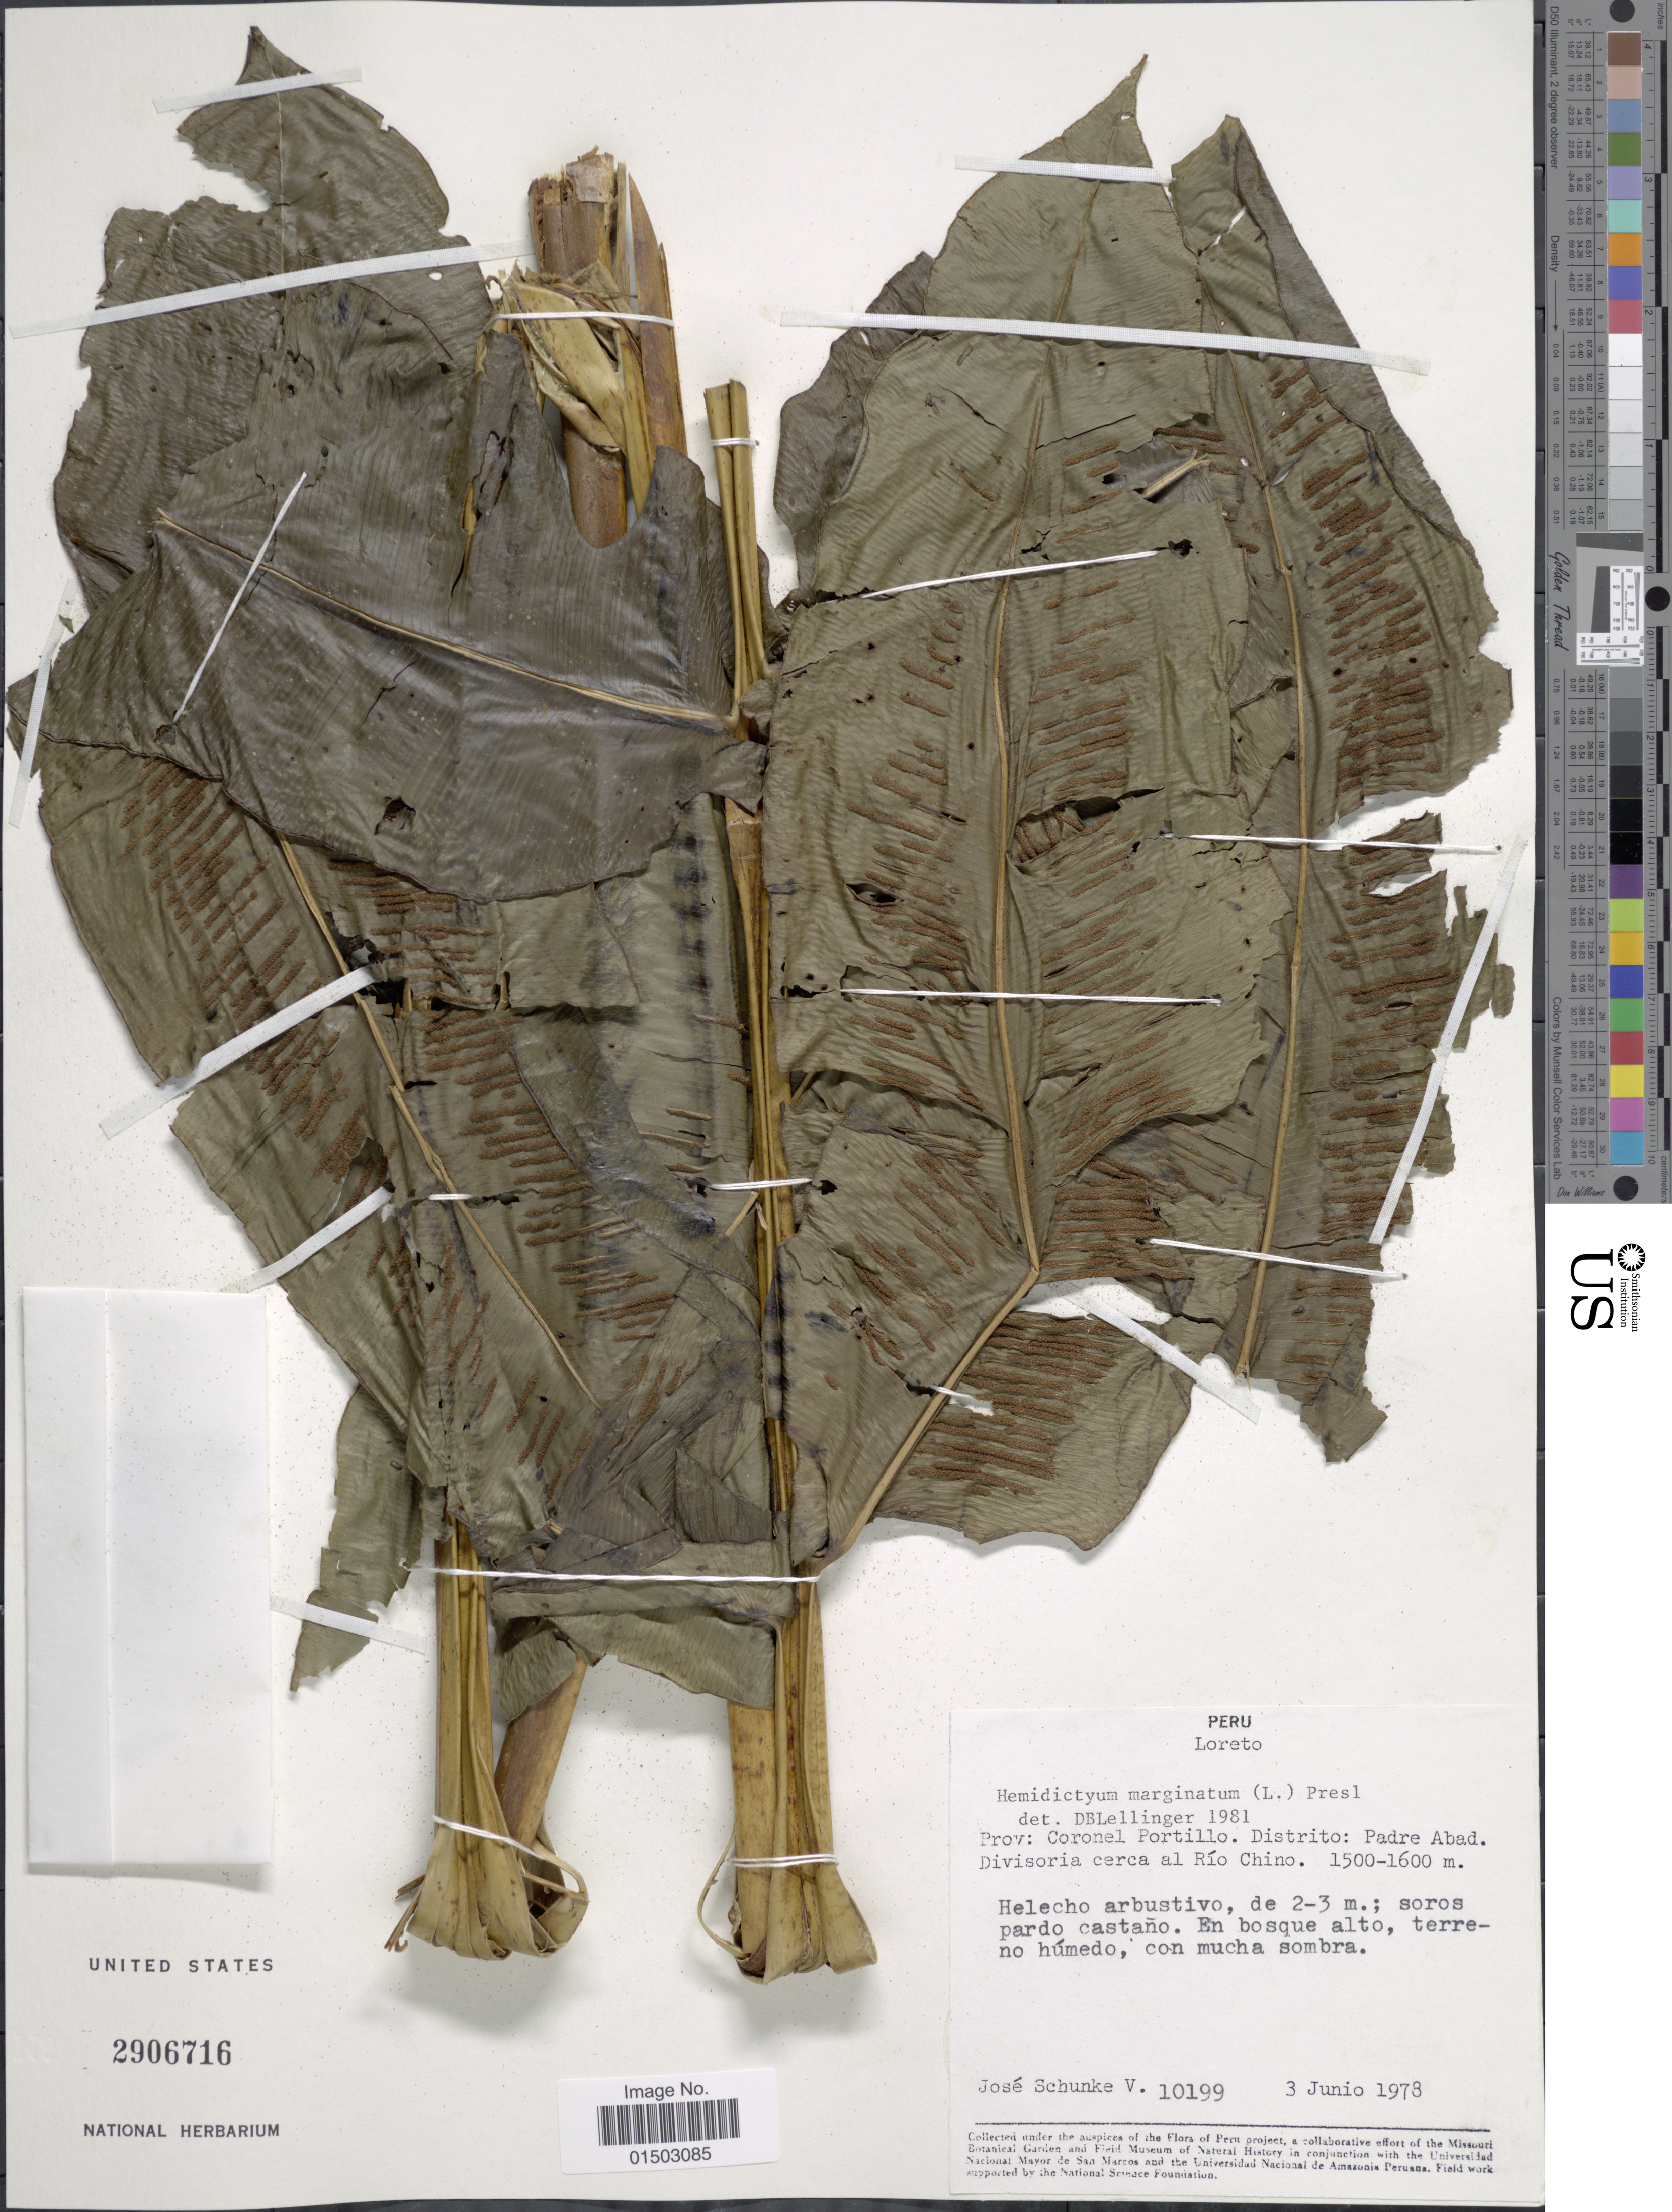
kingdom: Plantae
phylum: Tracheophyta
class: Polypodiopsida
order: Polypodiales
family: Hemidictyaceae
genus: Hemidictyum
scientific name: Hemidictyum marginatum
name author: (L.) C. Presl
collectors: J. Schunke Vigo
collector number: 10199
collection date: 1978-06-03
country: Peru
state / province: Loreto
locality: Peru, Loreto. Prov: Coronel Portillo.Distrito: Padre Abad. Divisoria cerca al Rio Chino.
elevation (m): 1500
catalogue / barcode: US 2906716